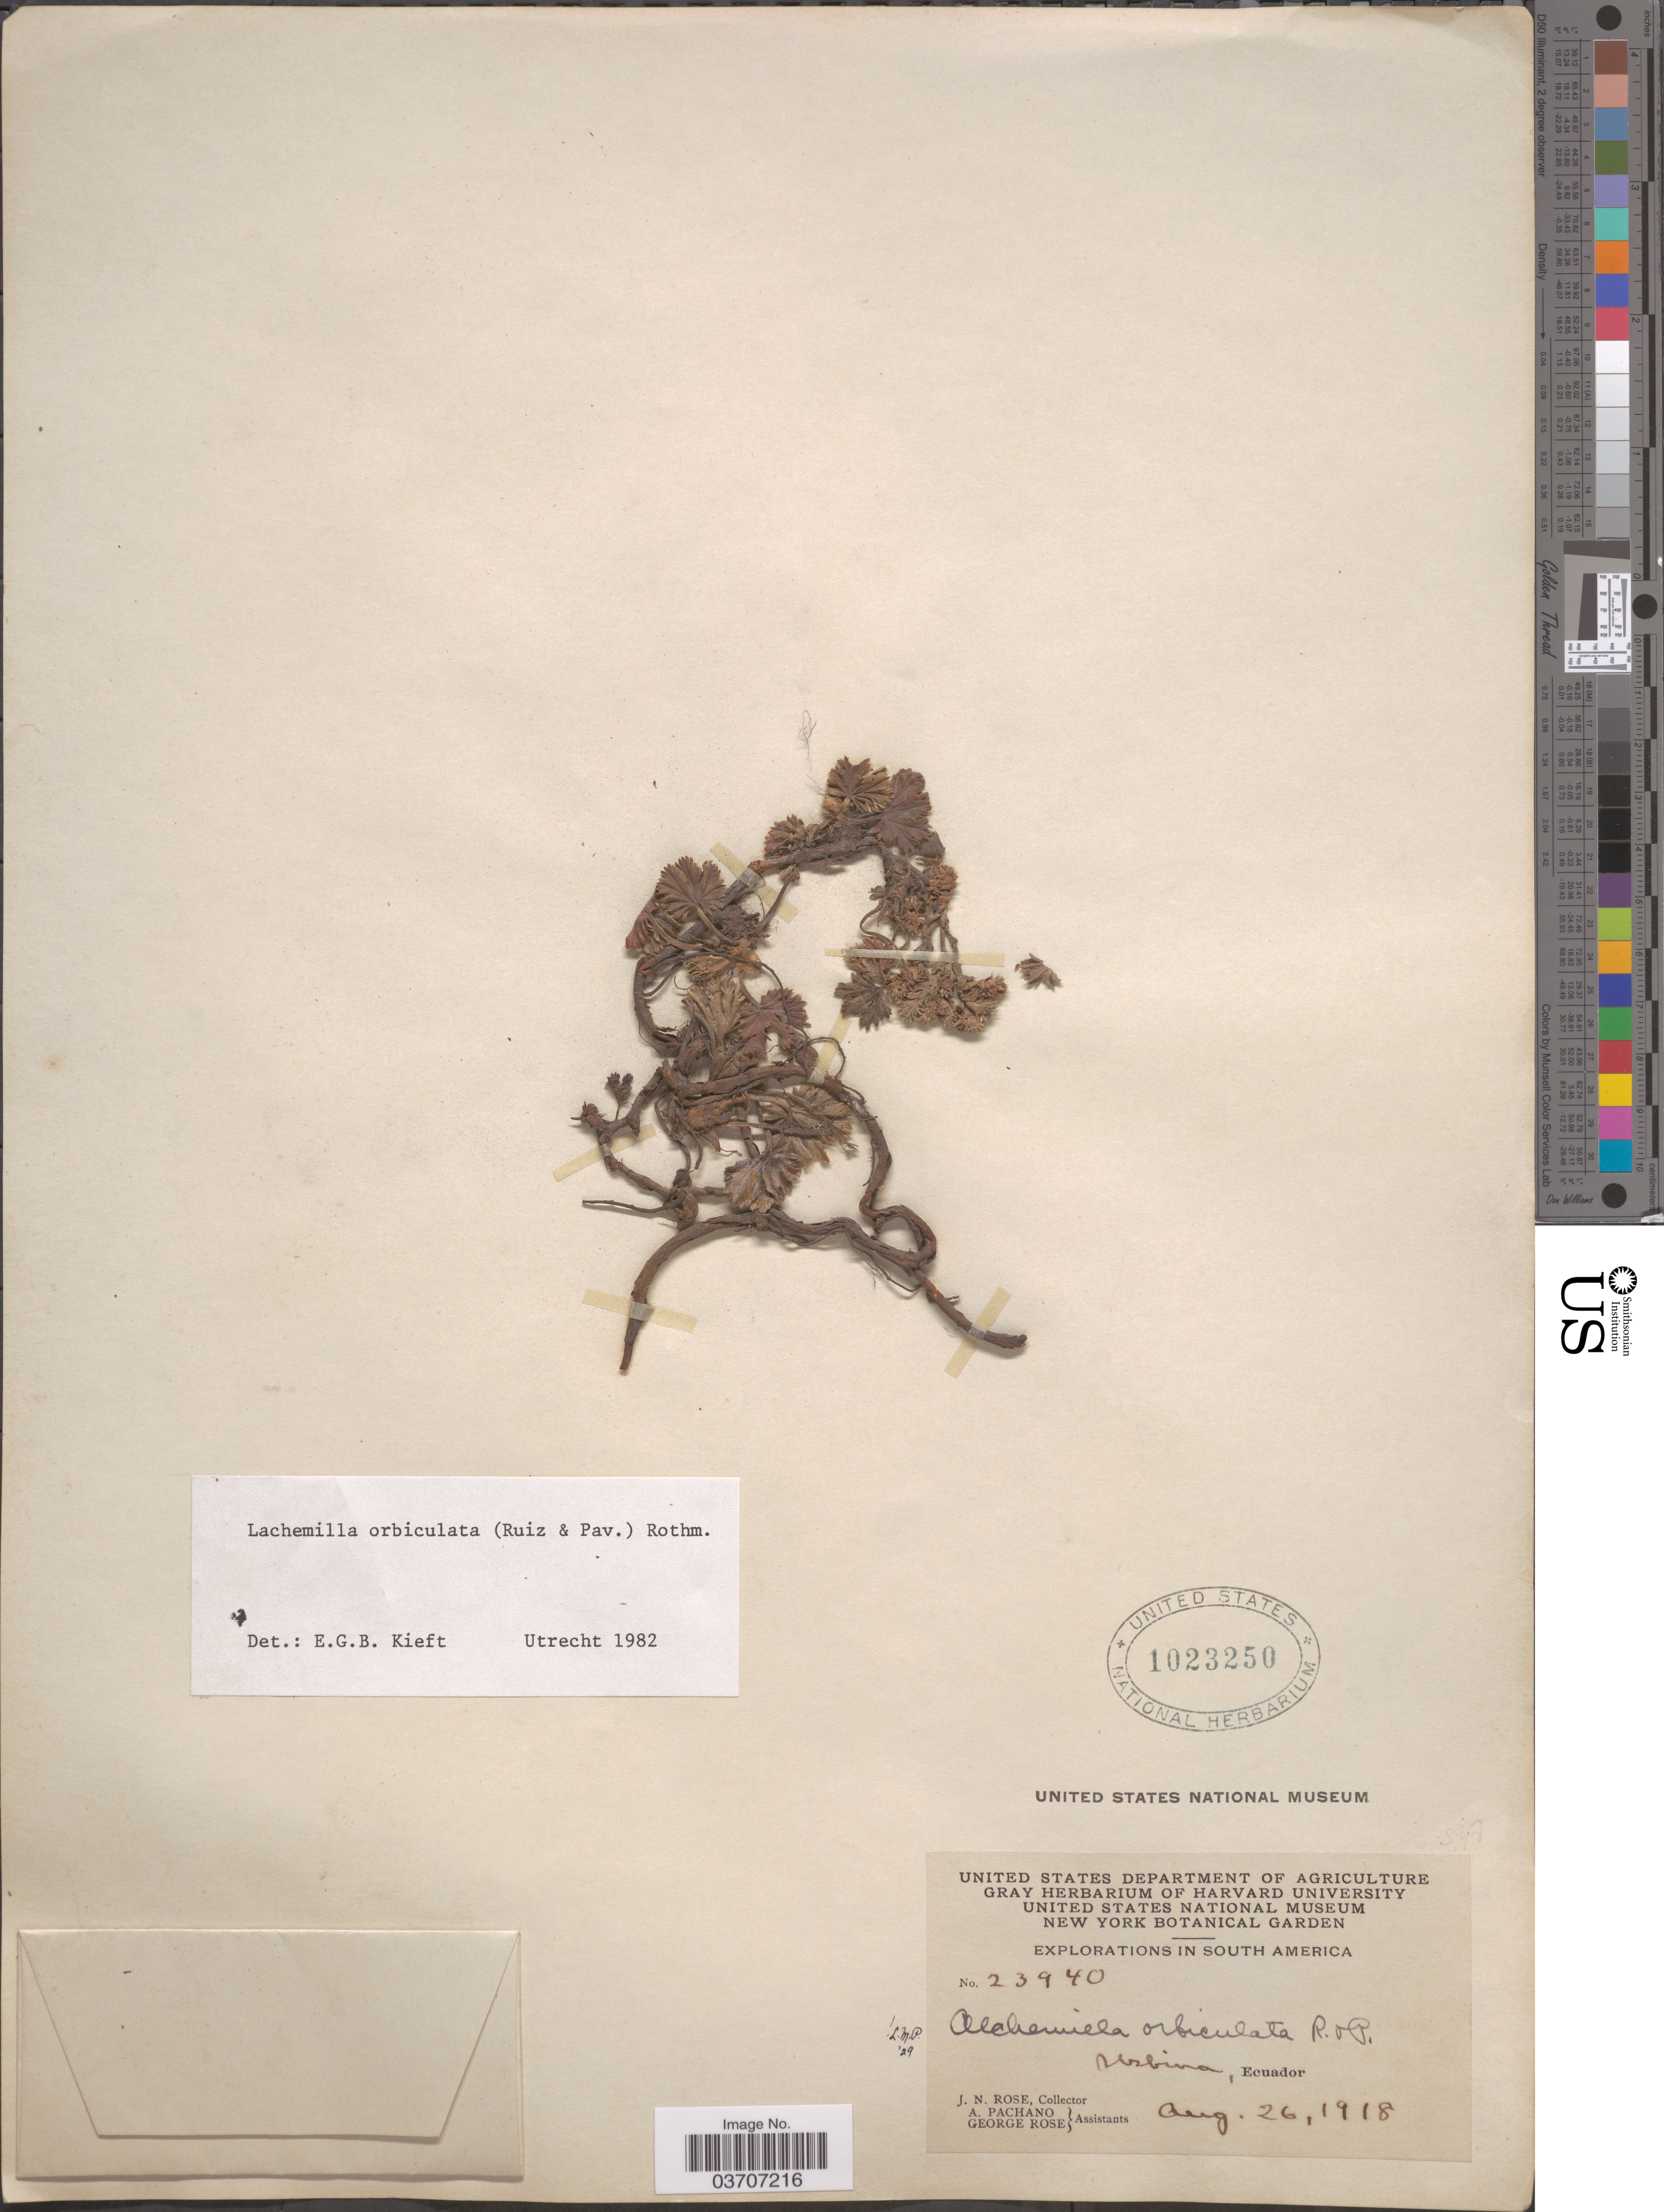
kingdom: Plantae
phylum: Tracheophyta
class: Magnoliopsida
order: Rosales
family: Rosaceae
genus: Lachemilla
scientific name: Lachemilla orbiculata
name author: (Ruiz & Pav.) Rydb.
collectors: J. N. Rose, A. Pachano & G. Rose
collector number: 23940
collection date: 1918-08-26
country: Ecuador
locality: Urbina.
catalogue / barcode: US 1023250